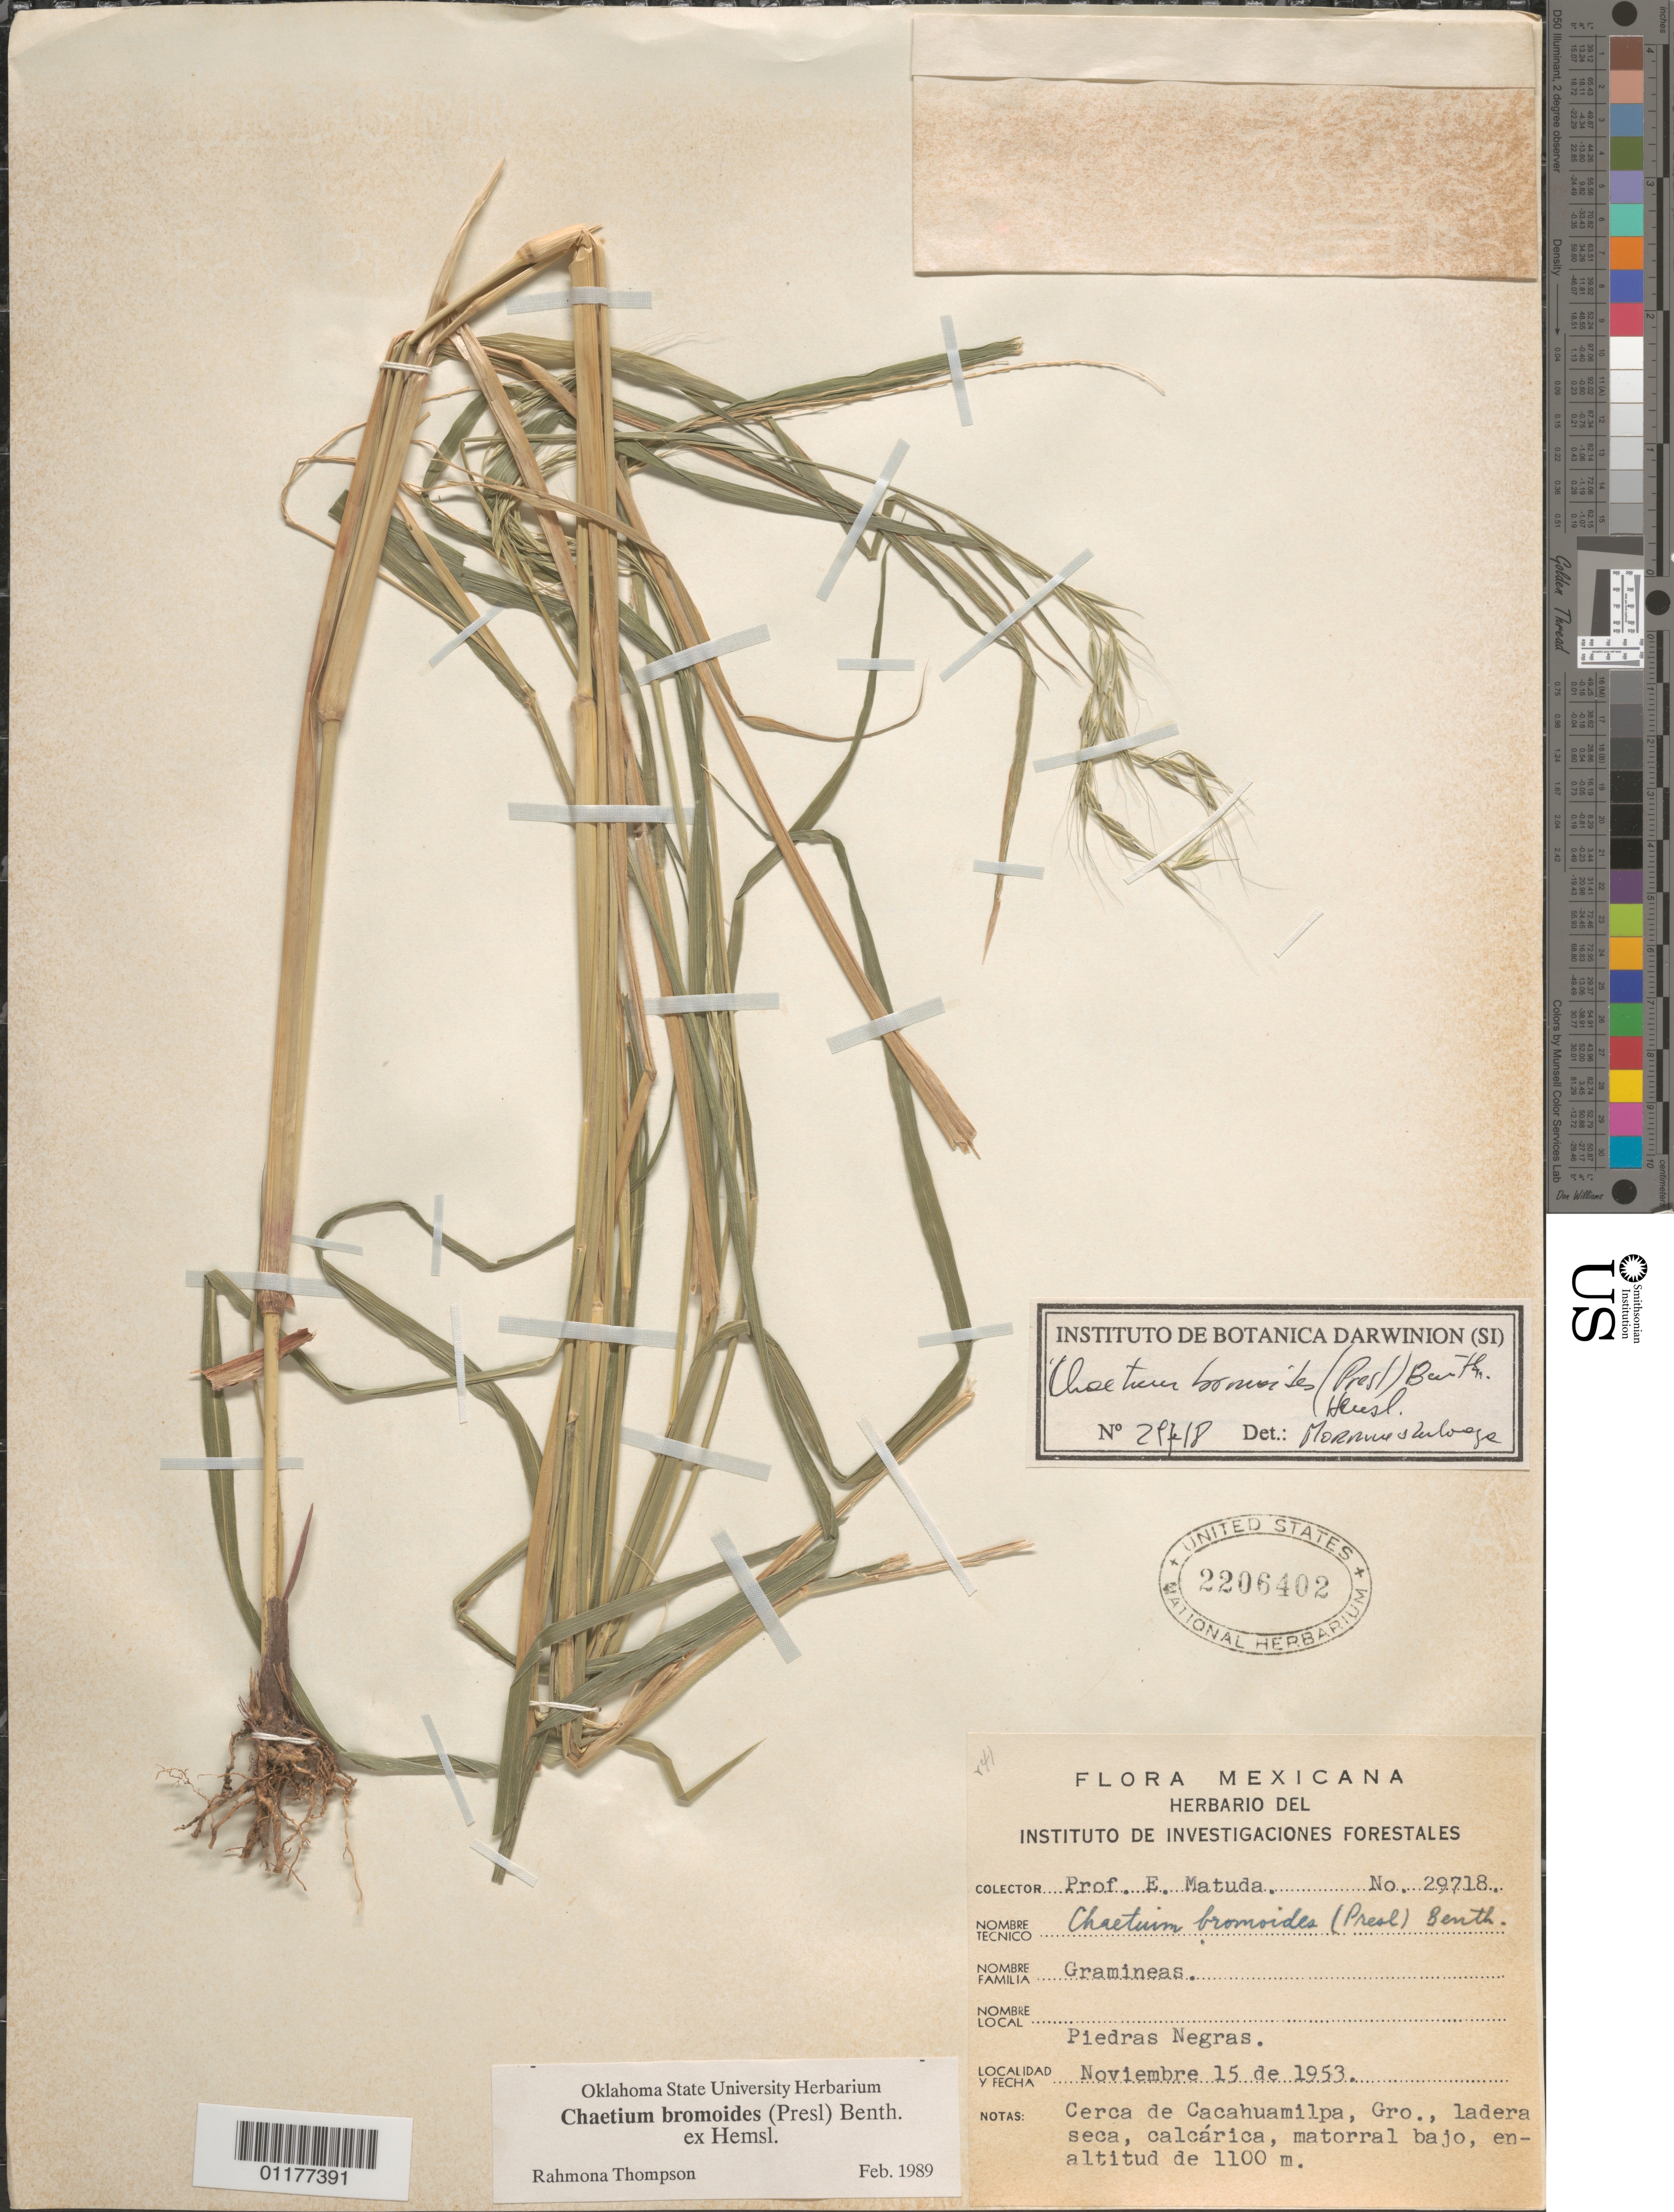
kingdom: Plantae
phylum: Tracheophyta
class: Liliopsida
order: Poales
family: Poaceae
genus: Chaetium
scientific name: Chaetium bromoides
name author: (J. Presl) Benth. ex Hemsl.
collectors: E. Matuda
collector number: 29718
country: Mexico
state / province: Coahuila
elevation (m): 1100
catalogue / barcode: US 2206402